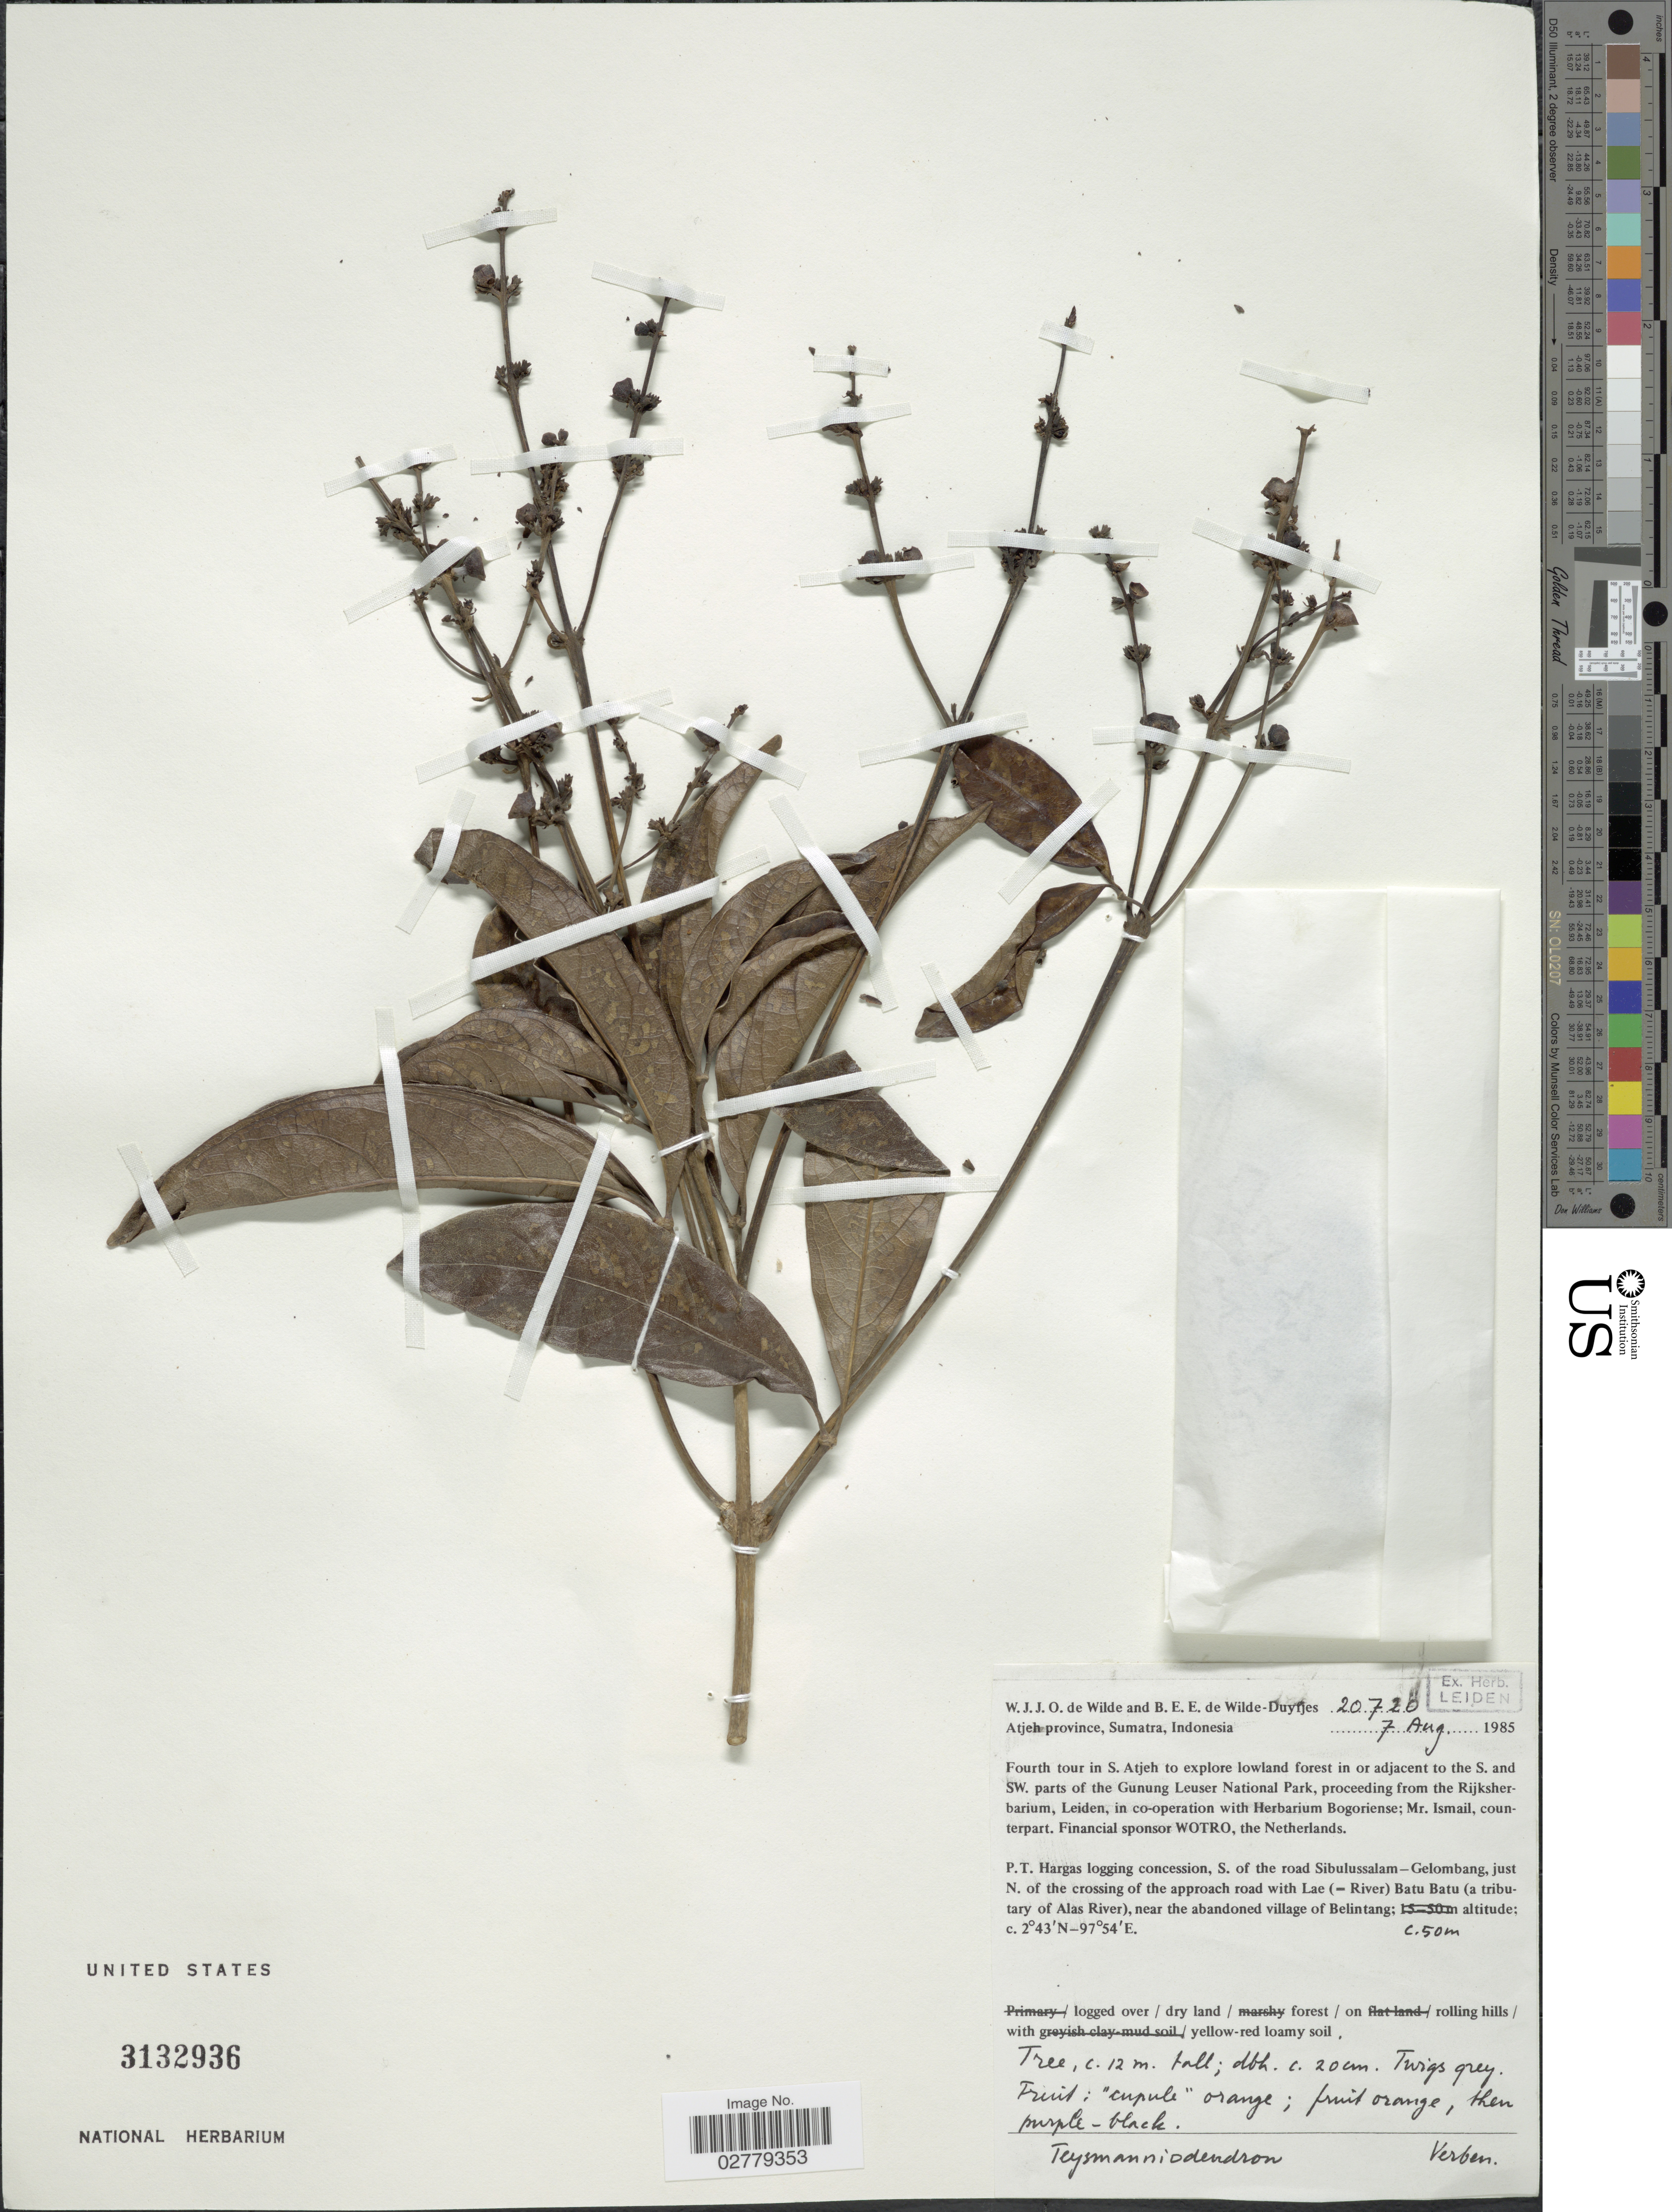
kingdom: Plantae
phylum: Tracheophyta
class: Magnoliopsida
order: Lamiales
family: Lamiaceae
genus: Teijsmanniodendron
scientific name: Teijsmanniodendron sp.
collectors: W. J. de Wilde & B. E. de Wilde-Duyfjes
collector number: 20720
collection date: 1985-08-07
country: Indonesia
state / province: Sumatra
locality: Atjeh Province. Fourth tour in S. Atjeh to explore lowland forest in or adjacent to the S. and SW. parts of the Gunung Leuser National Park. P.T. Hargas logging concession, S. of the road Sibulussalam-Gelombong, just N. of the crossing of the approach road with Lae (-River) Batu Batu (a tributary of Alas River), near the abondoned village of Belintang.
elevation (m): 50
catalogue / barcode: US 3132936